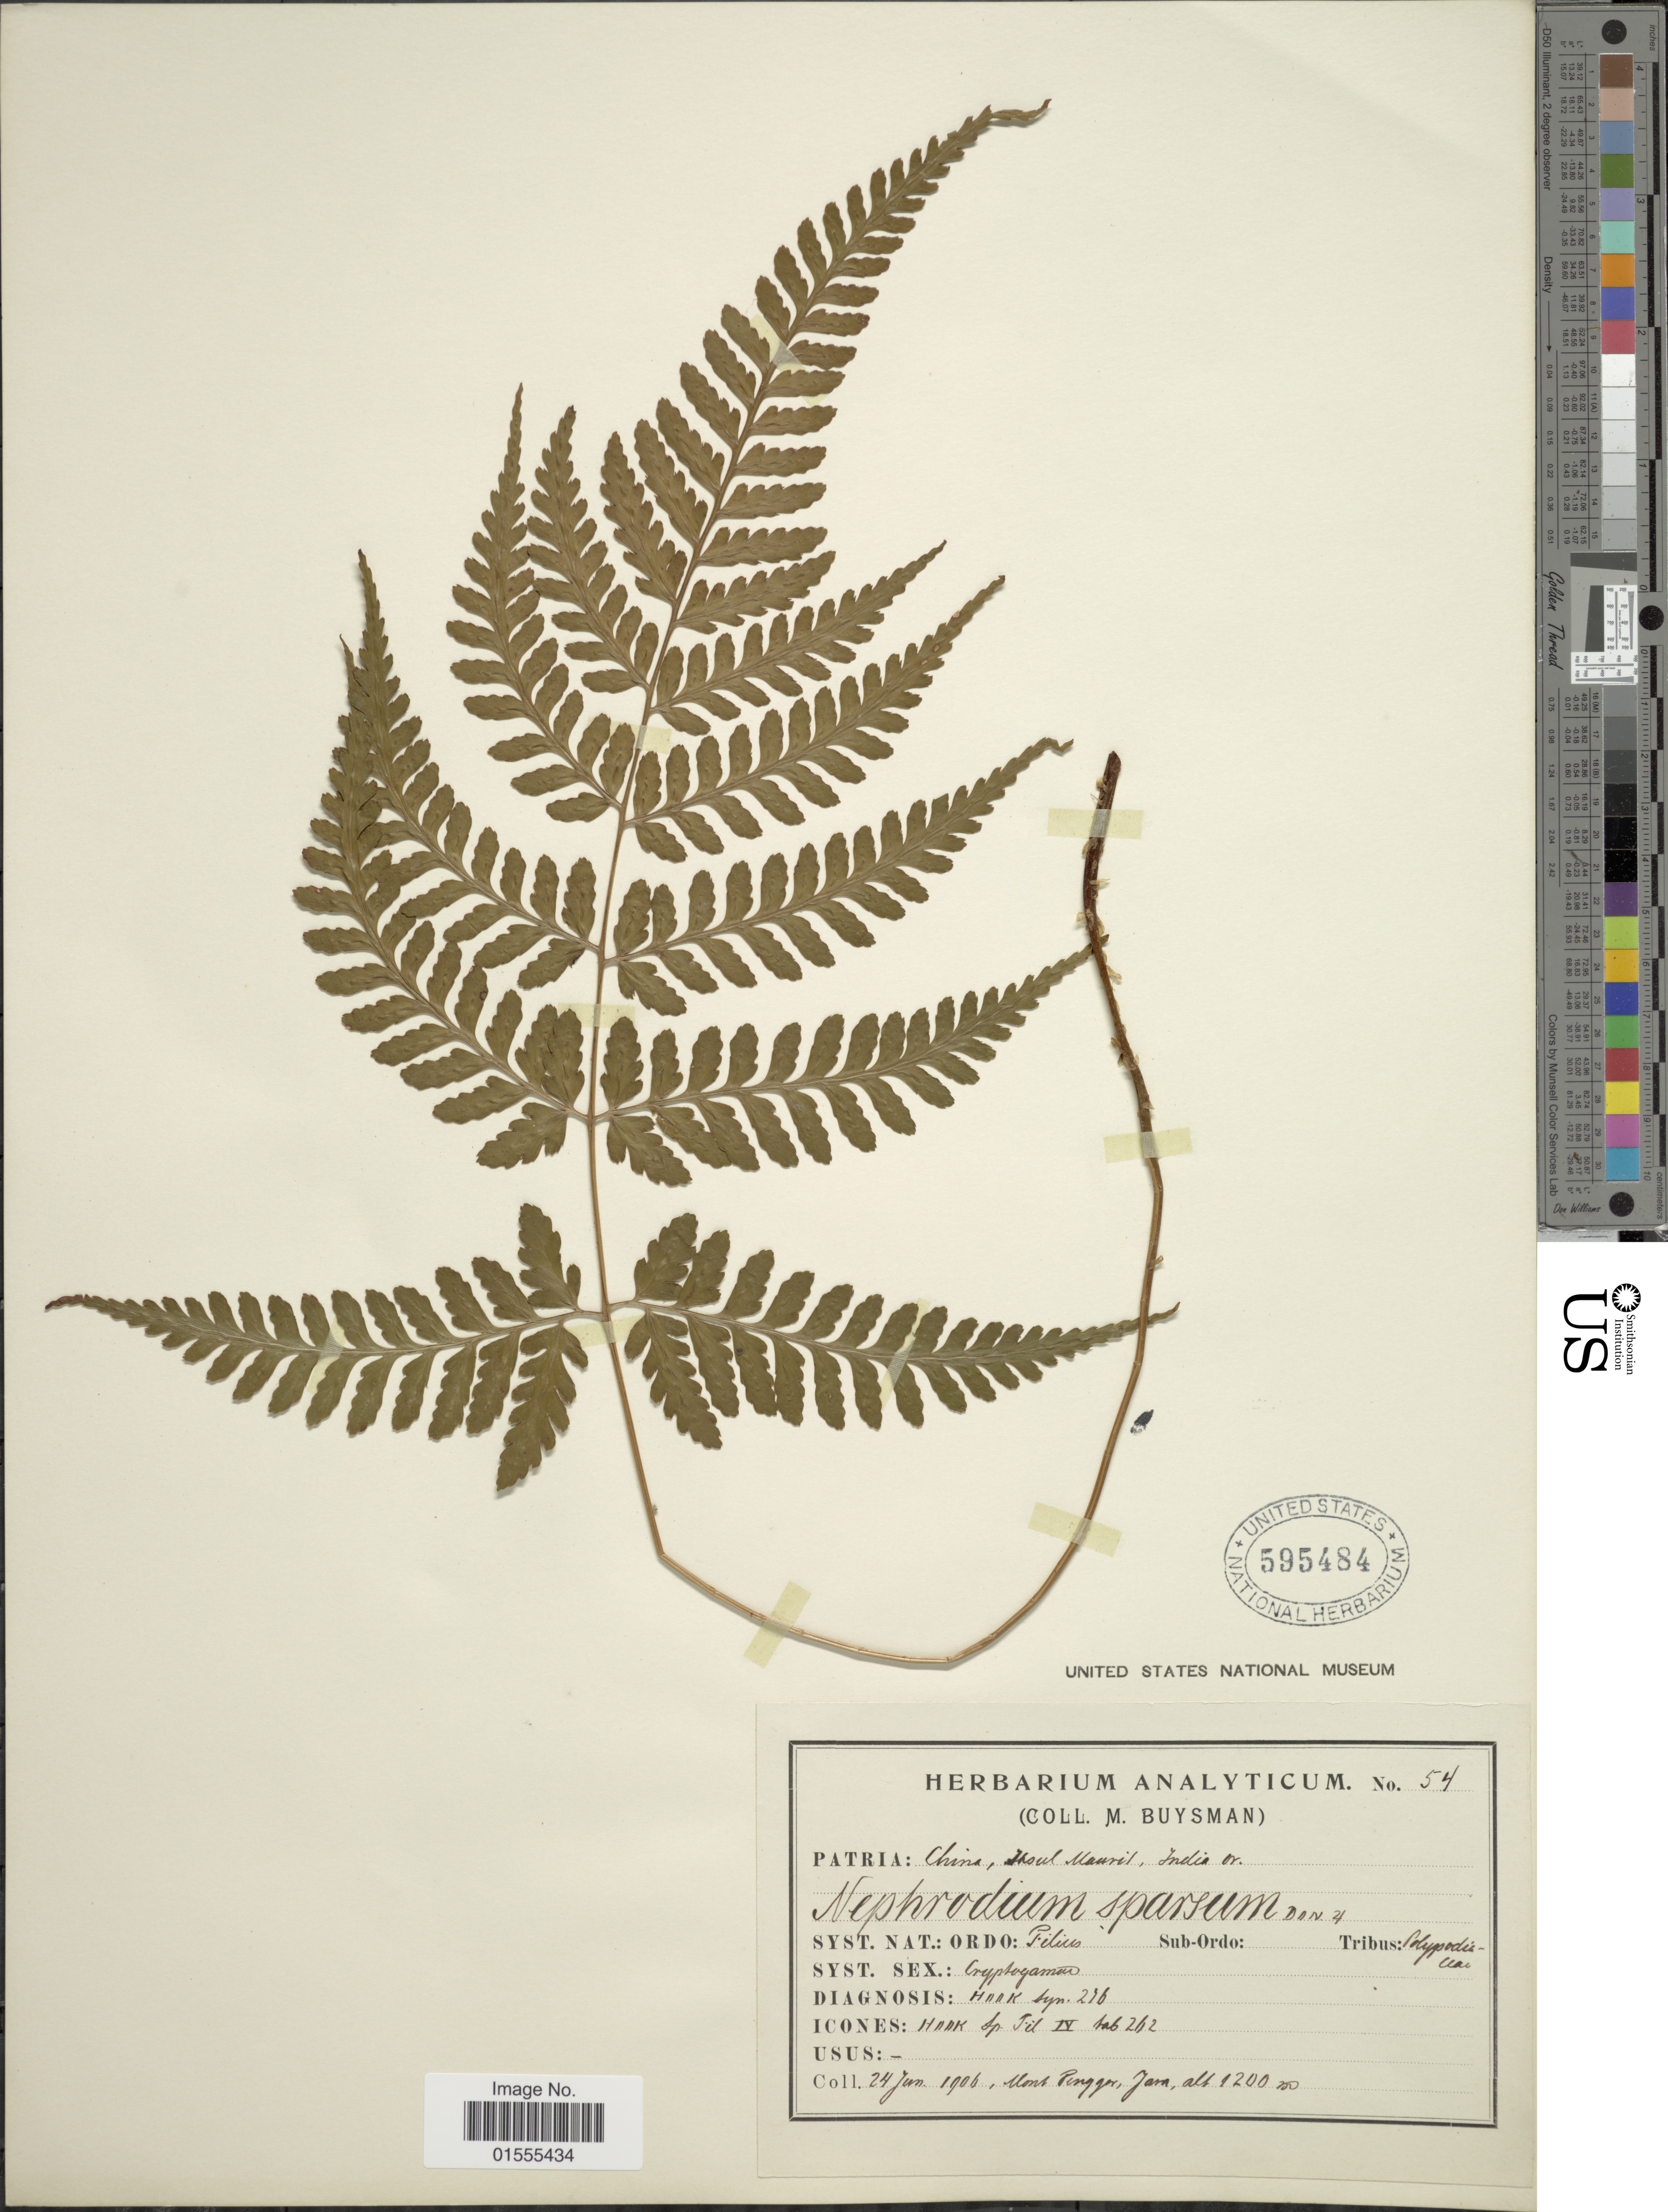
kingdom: Plantae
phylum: Tracheophyta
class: Polypodiopsida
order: Polypodiales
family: Dryopteridaceae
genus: Dryopteris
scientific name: Dryopteris sparsa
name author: (D. Don) Kuntze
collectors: M. Buysman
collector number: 54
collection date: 1906-06-24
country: Indonesia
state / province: Java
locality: Mont Pengger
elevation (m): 1200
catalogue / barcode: US 595484